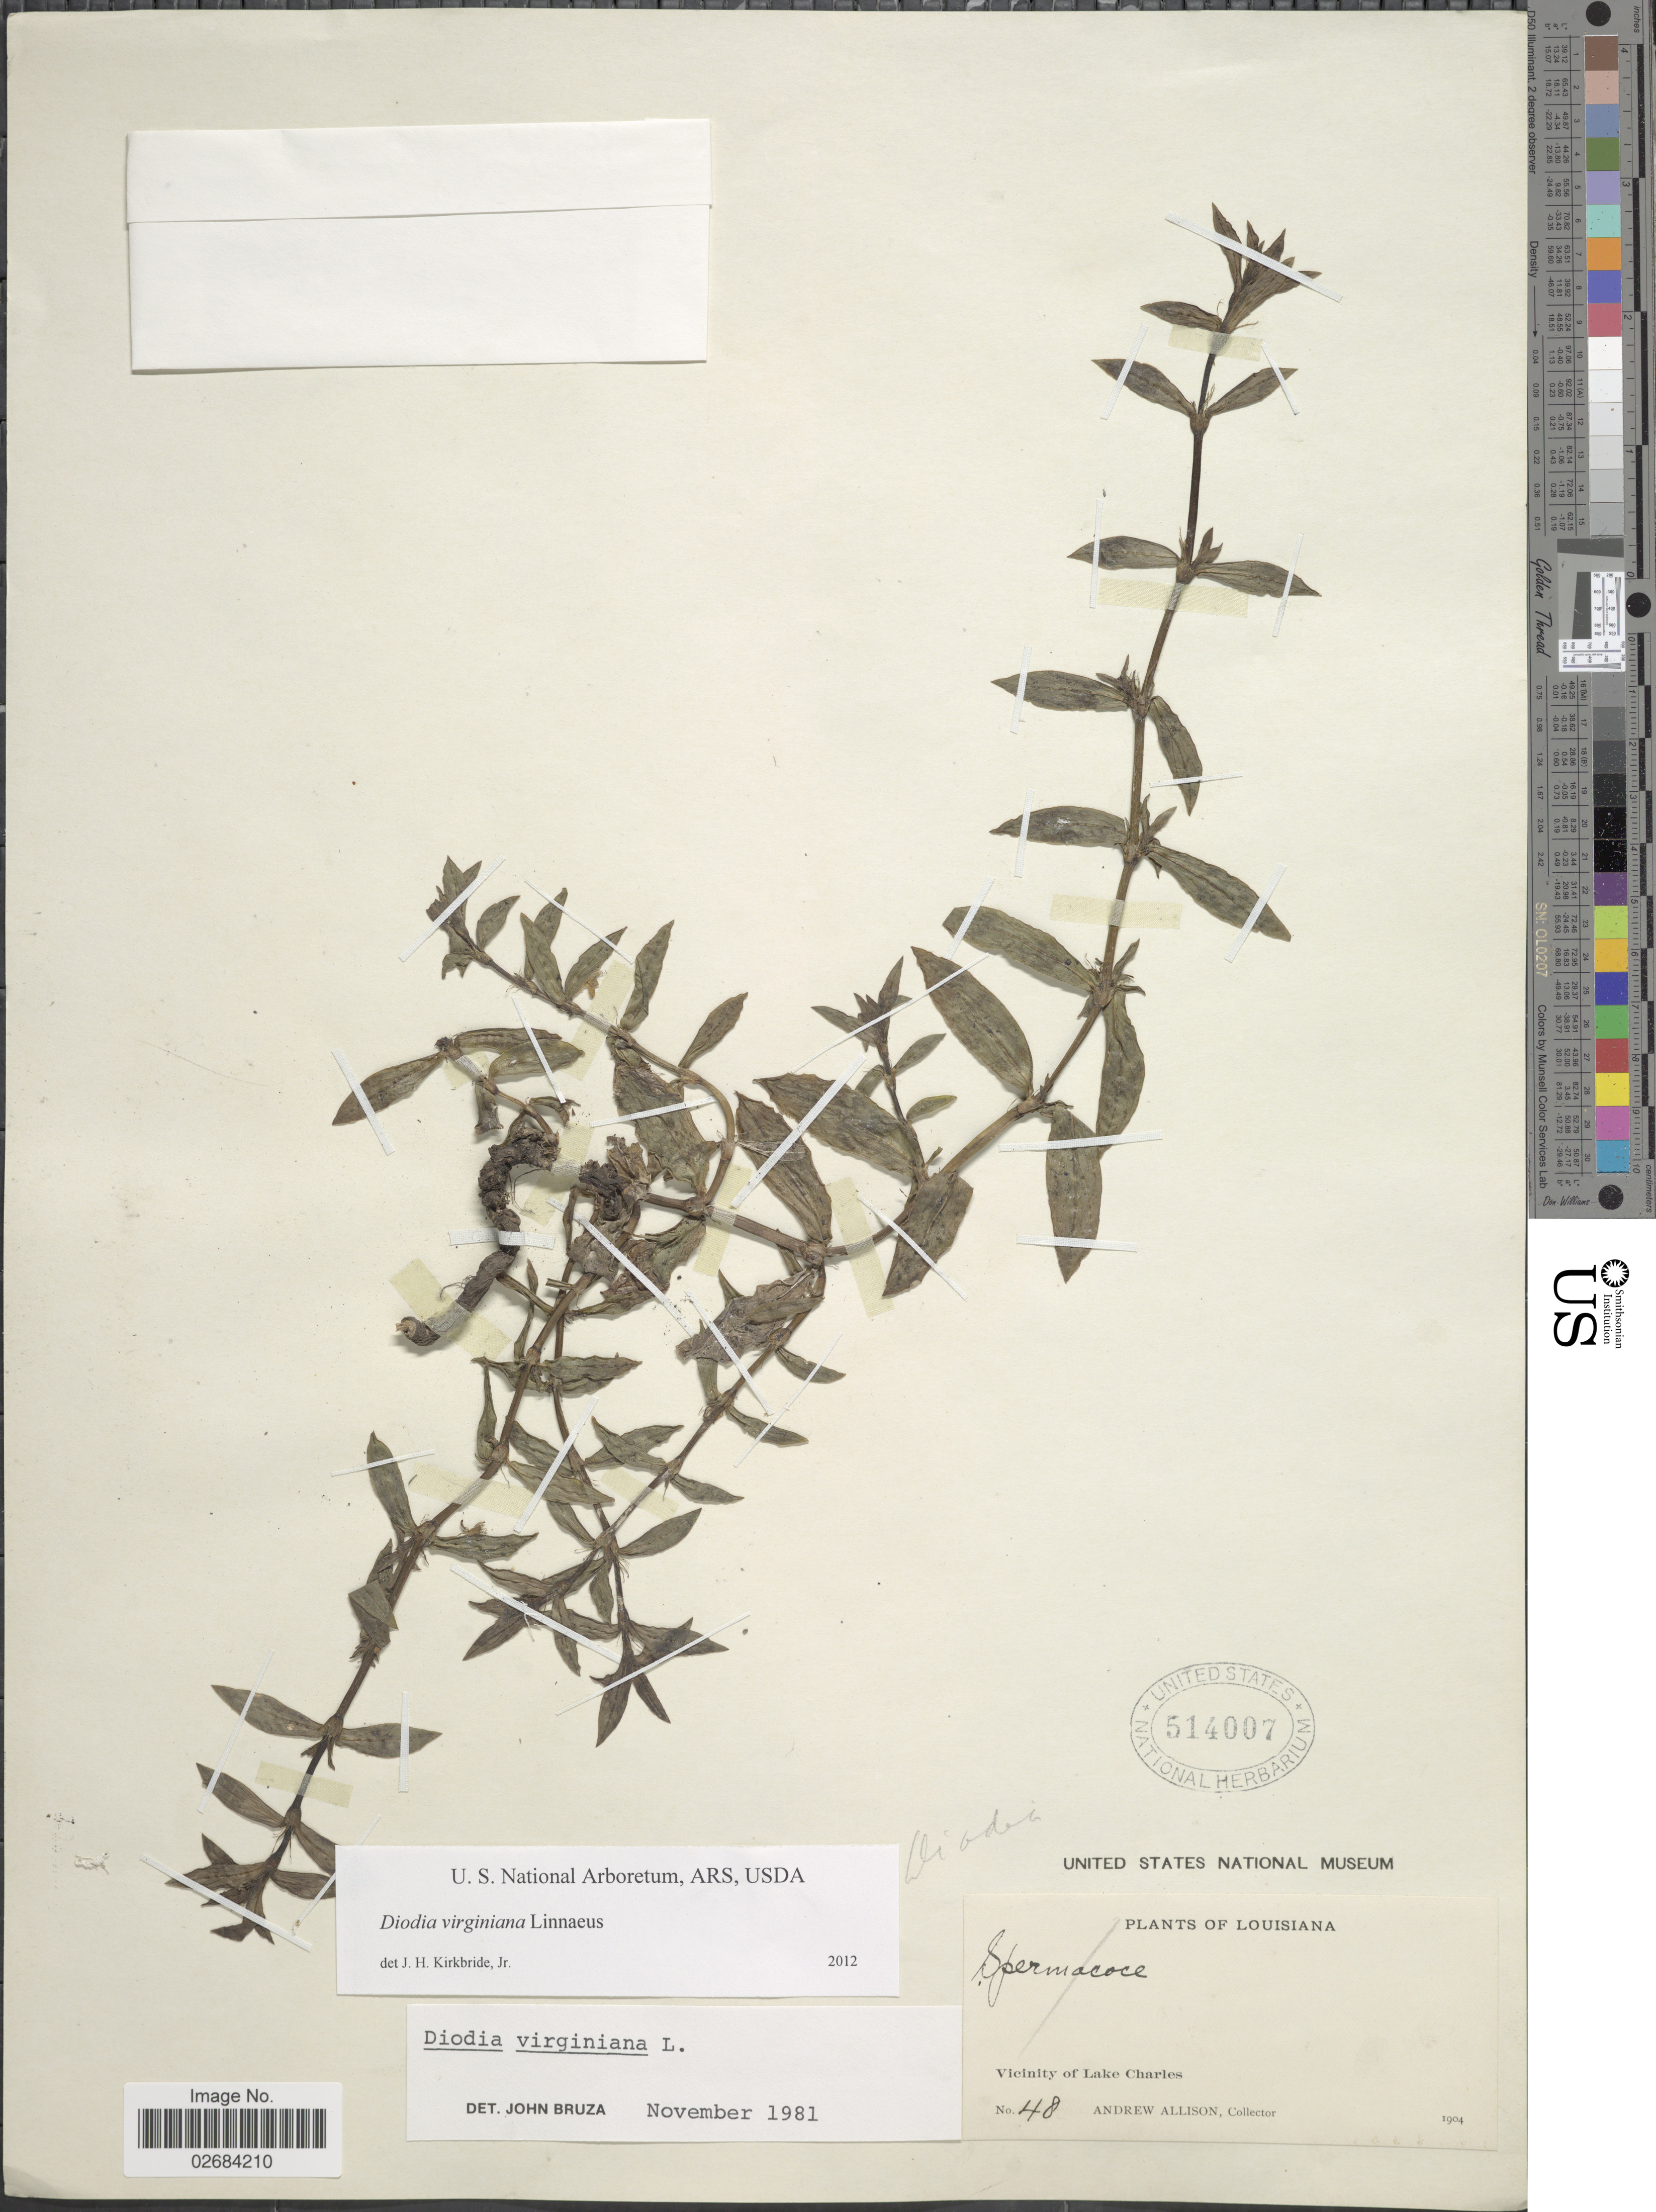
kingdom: Plantae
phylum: Tracheophyta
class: Magnoliopsida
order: Gentianales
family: Rubiaceae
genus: Diodia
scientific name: Diodia virginiana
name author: L.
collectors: A. Allison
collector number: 48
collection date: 1904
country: United States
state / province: Louisiana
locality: Vicinity of Lake Charles.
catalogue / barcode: US 514007